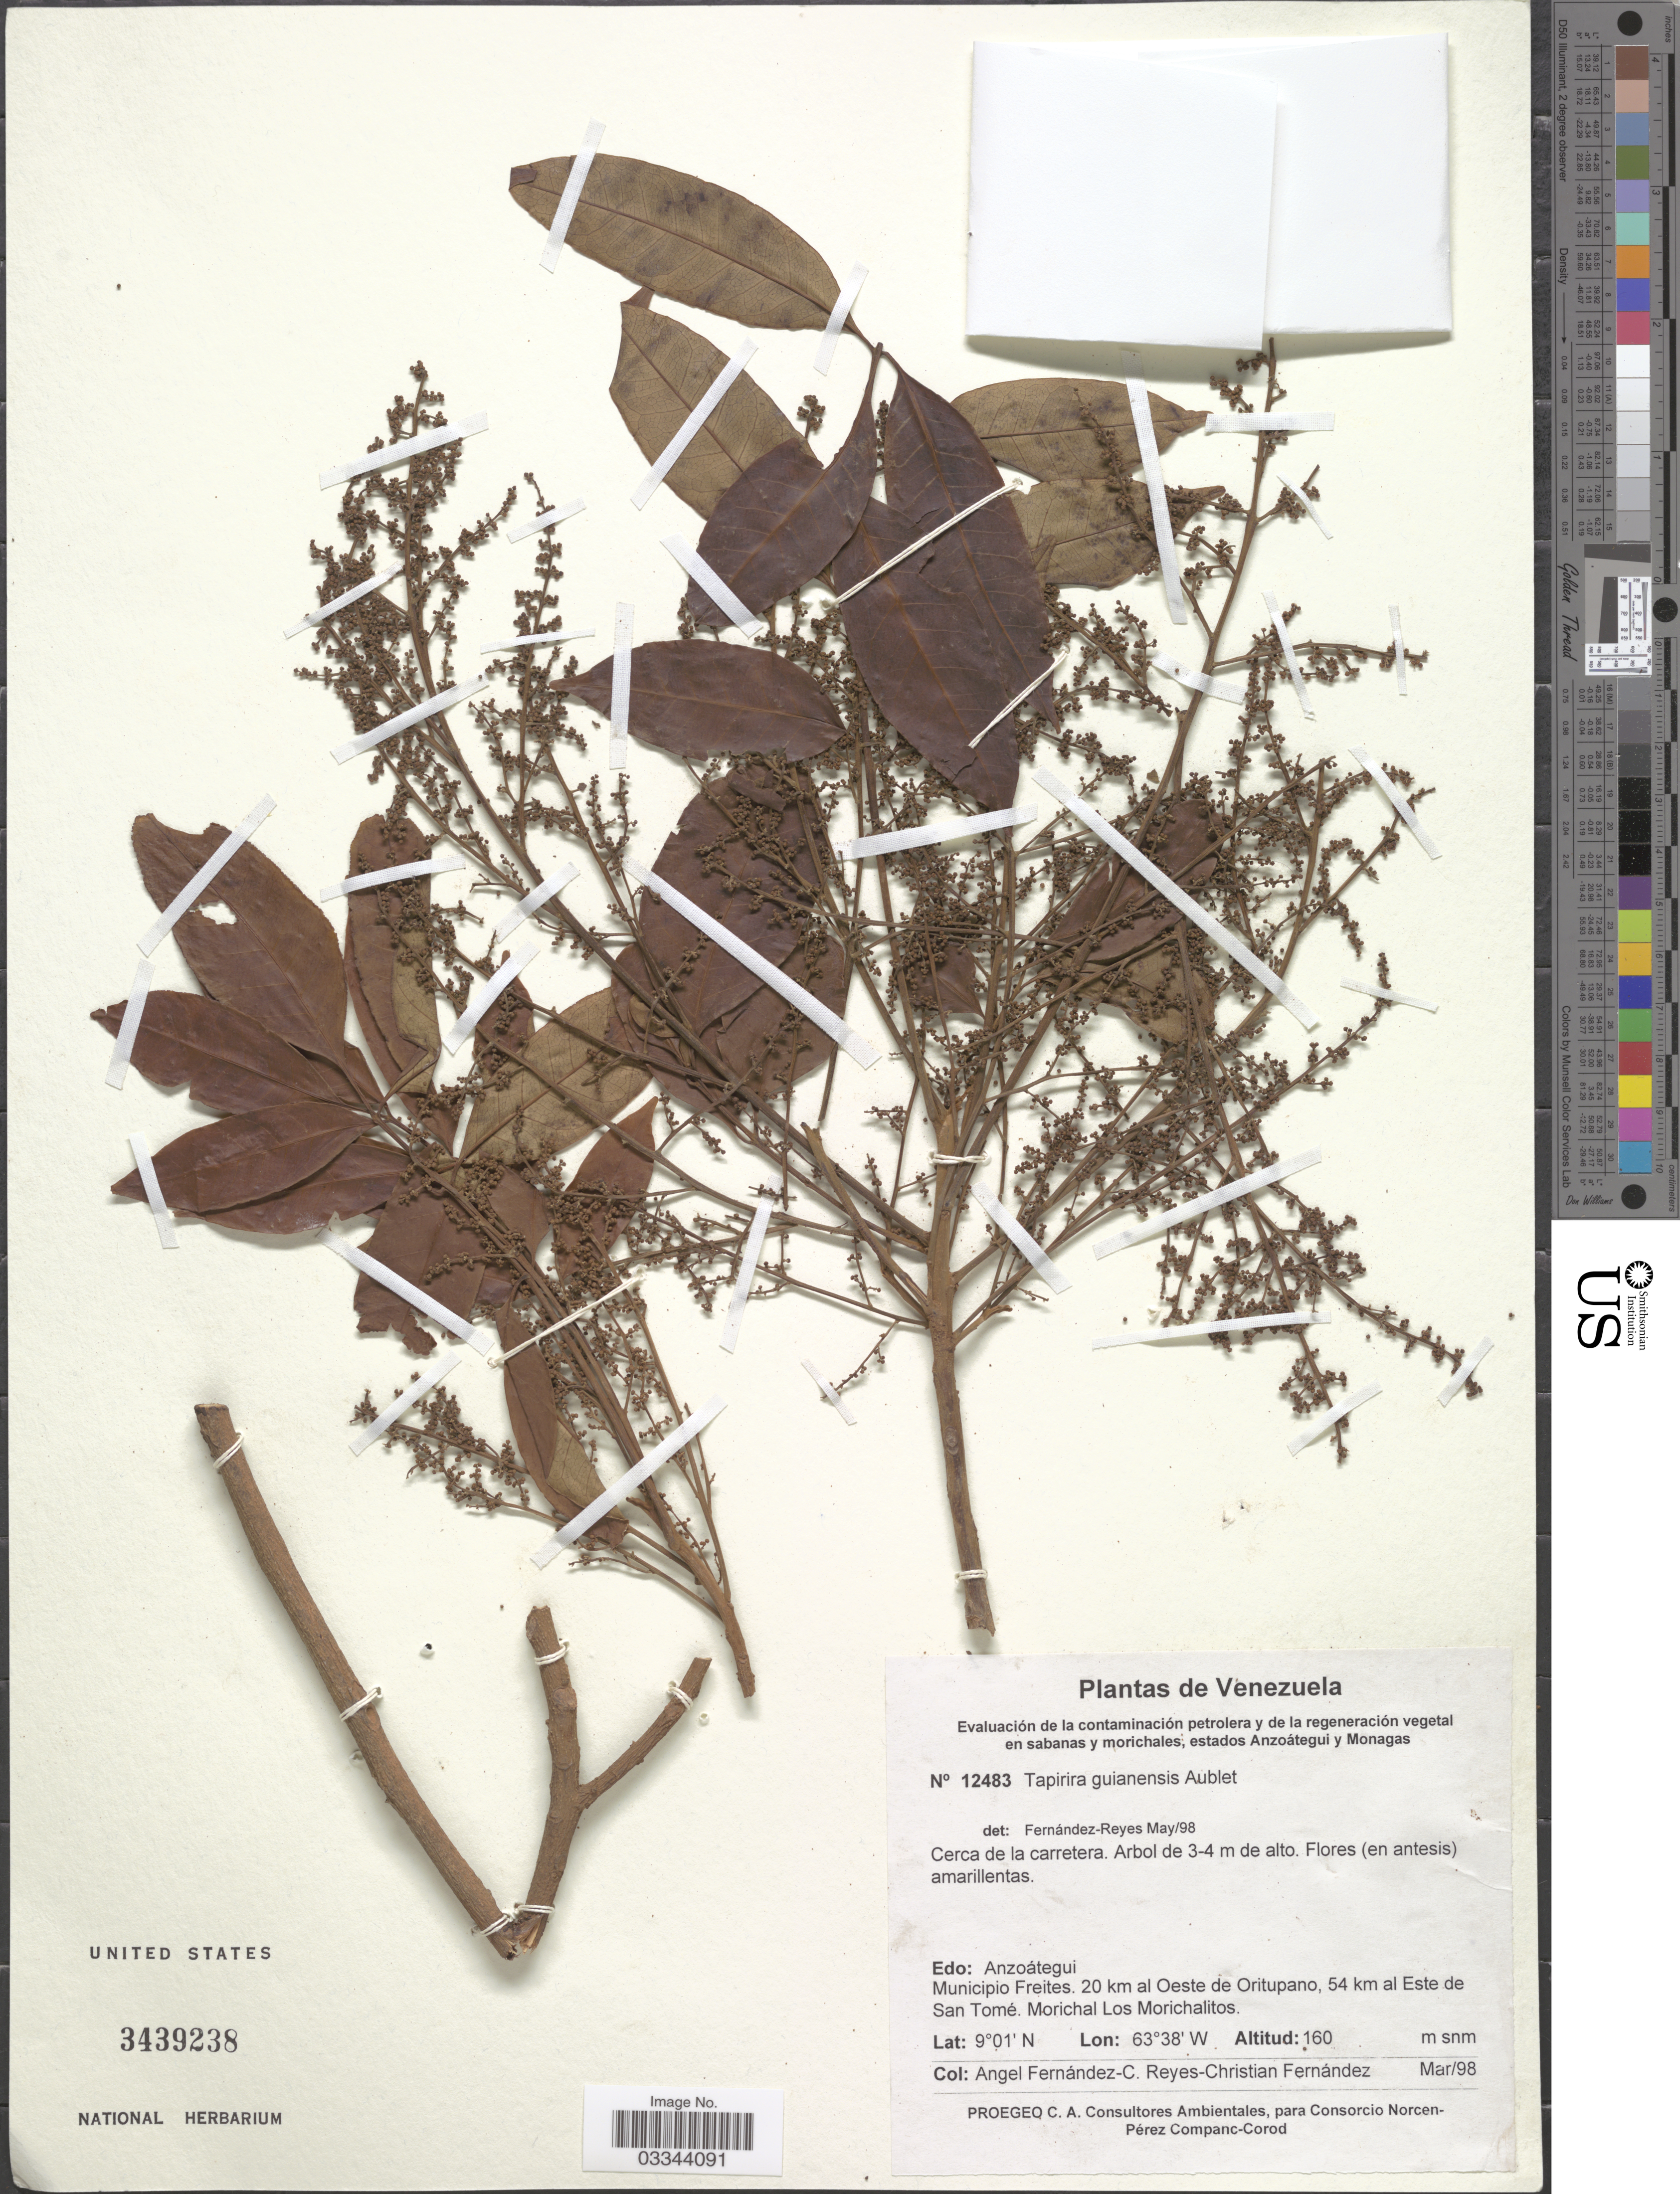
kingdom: Plantae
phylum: Tracheophyta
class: Magnoliopsida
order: Sapindales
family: Anacardiaceae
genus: Tapirira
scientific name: Tapirira guianensis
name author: Aubl.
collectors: Á. Fernández & R. Fernández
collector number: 12483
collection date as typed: Transcribed d/m/y: /3/98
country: Venezuela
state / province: Anzoategui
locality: Municipio Freites. 20 km al Oeste de Oritupano, 54 km al Este de San Tomé. Morichal Los Morichalitos.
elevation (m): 160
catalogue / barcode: US 3439238